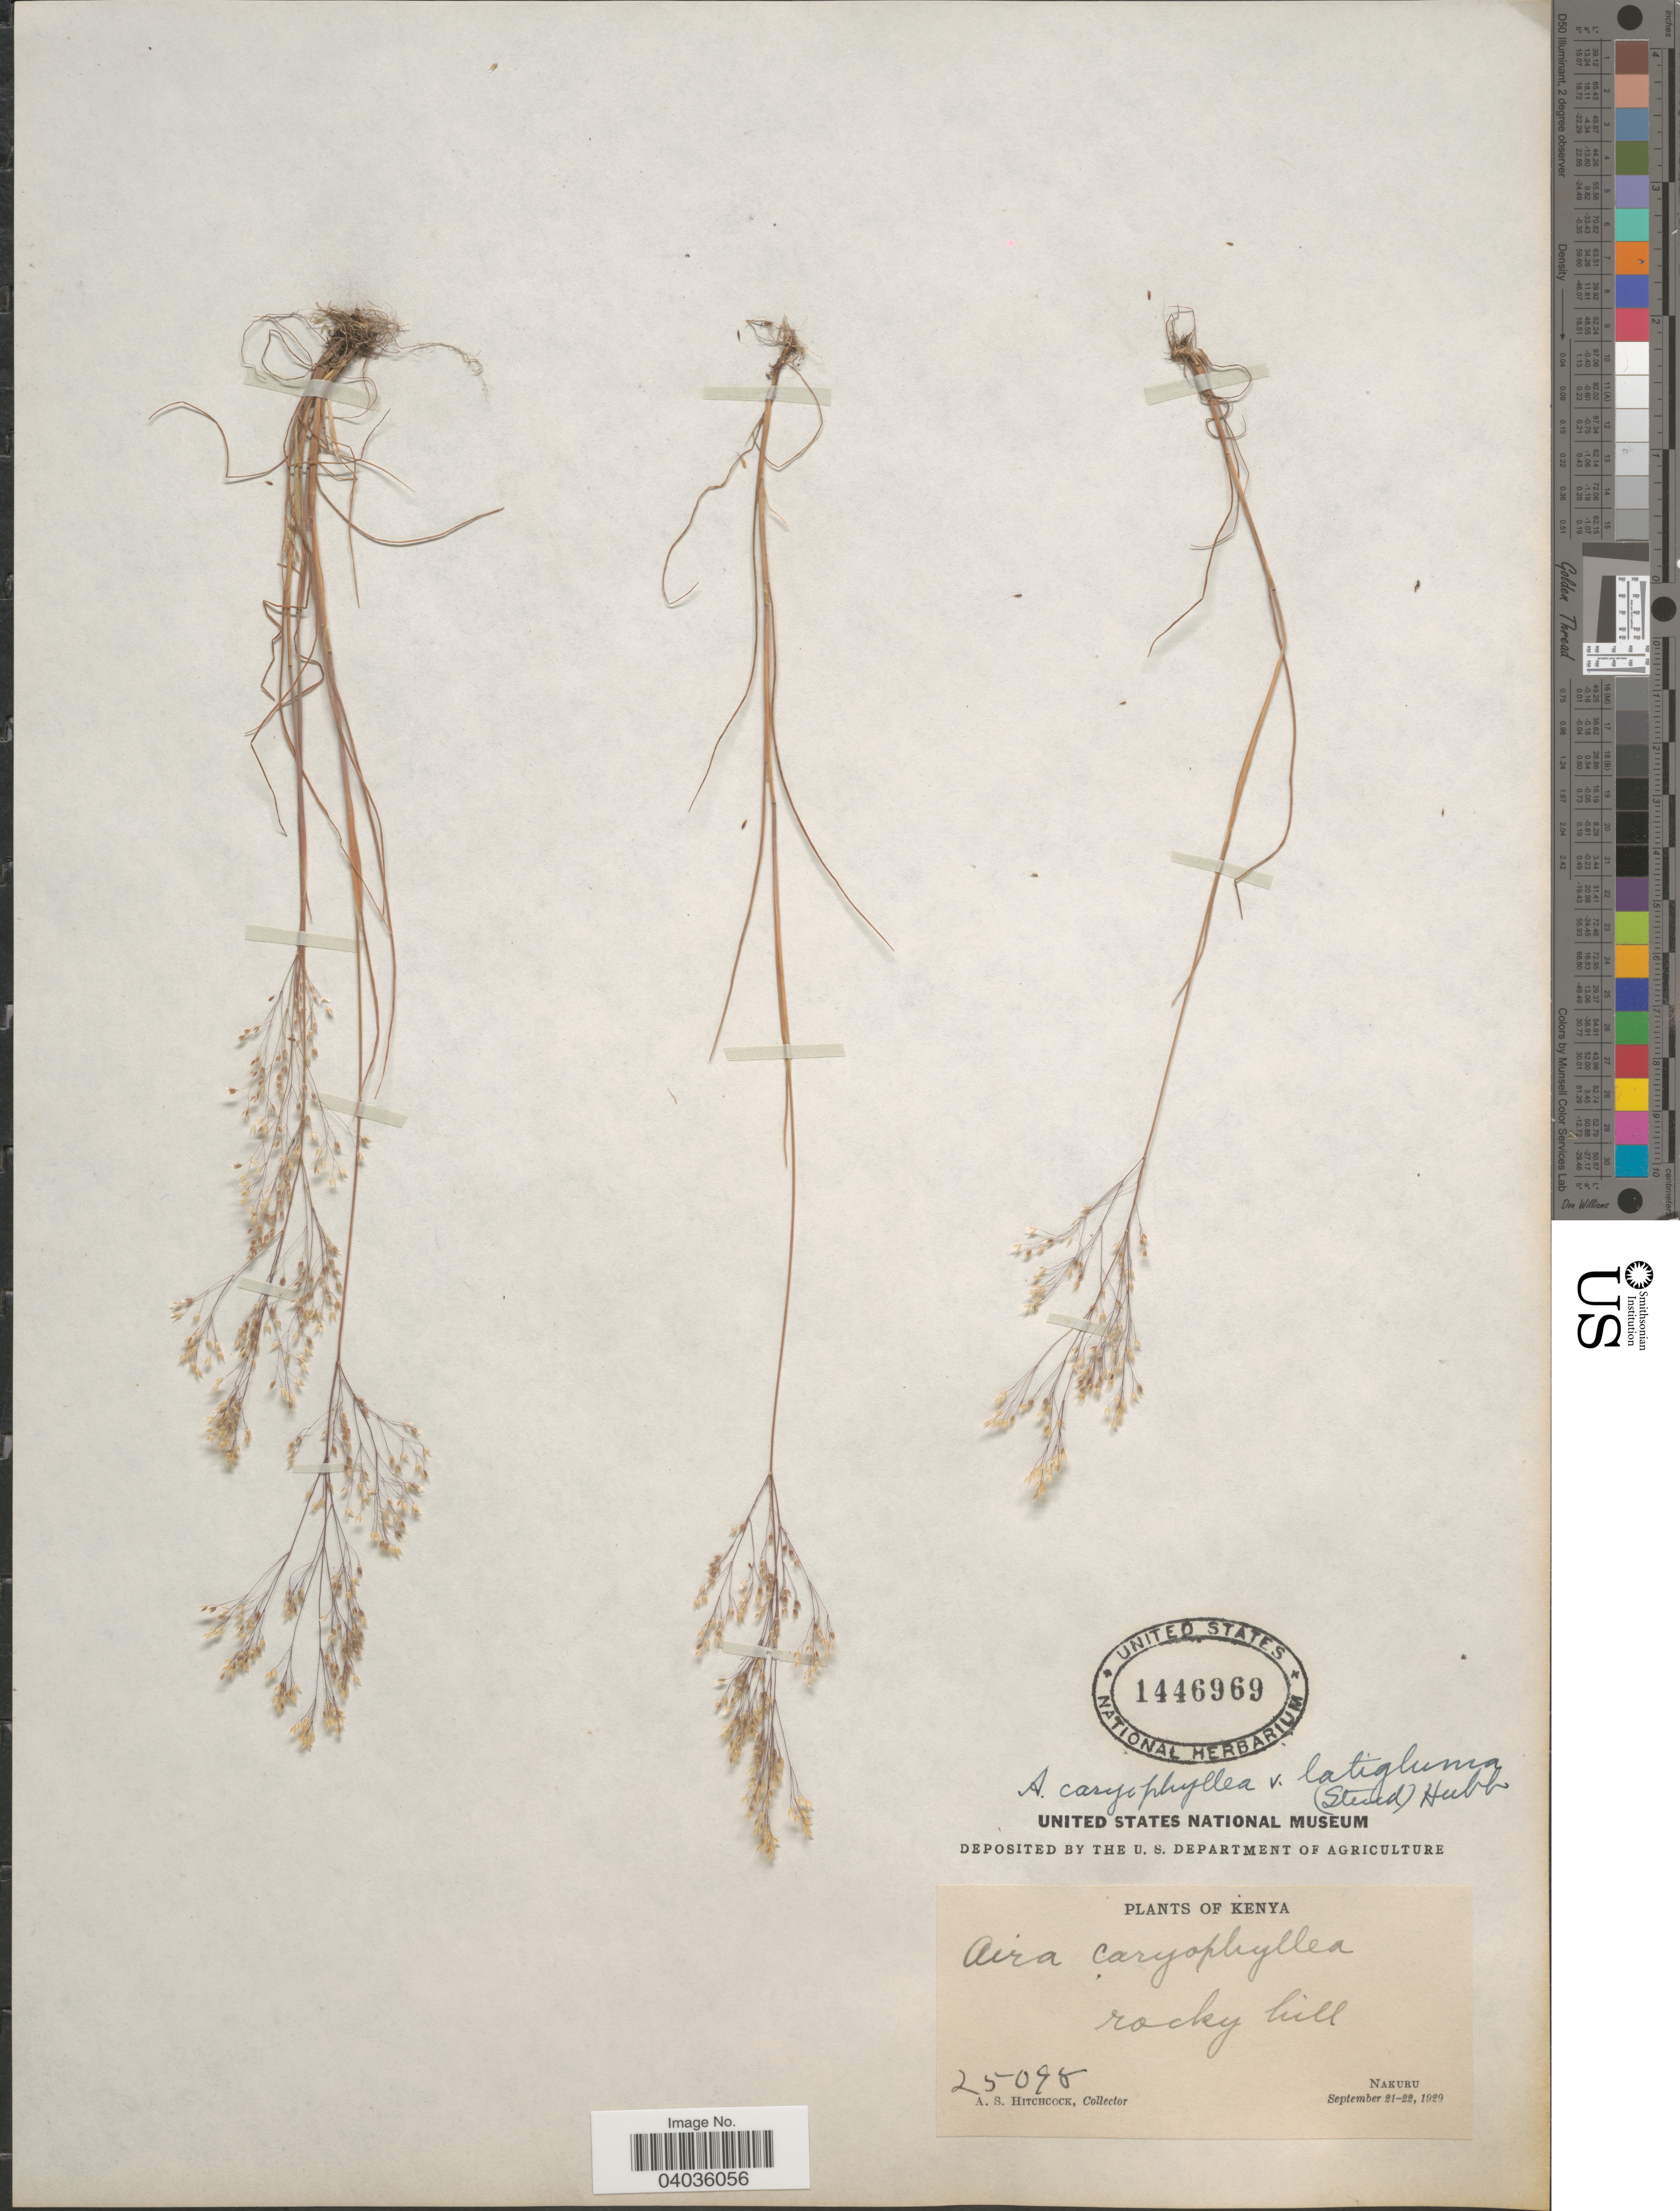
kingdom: Plantae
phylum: Tracheophyta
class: Liliopsida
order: Poales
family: Poaceae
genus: Aira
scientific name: Aira caryophyllea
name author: L.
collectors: A. S. Hitchcock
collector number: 25098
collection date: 1929-09-21/1929-09-22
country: Kenya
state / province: Nakuru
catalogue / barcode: US 1446969